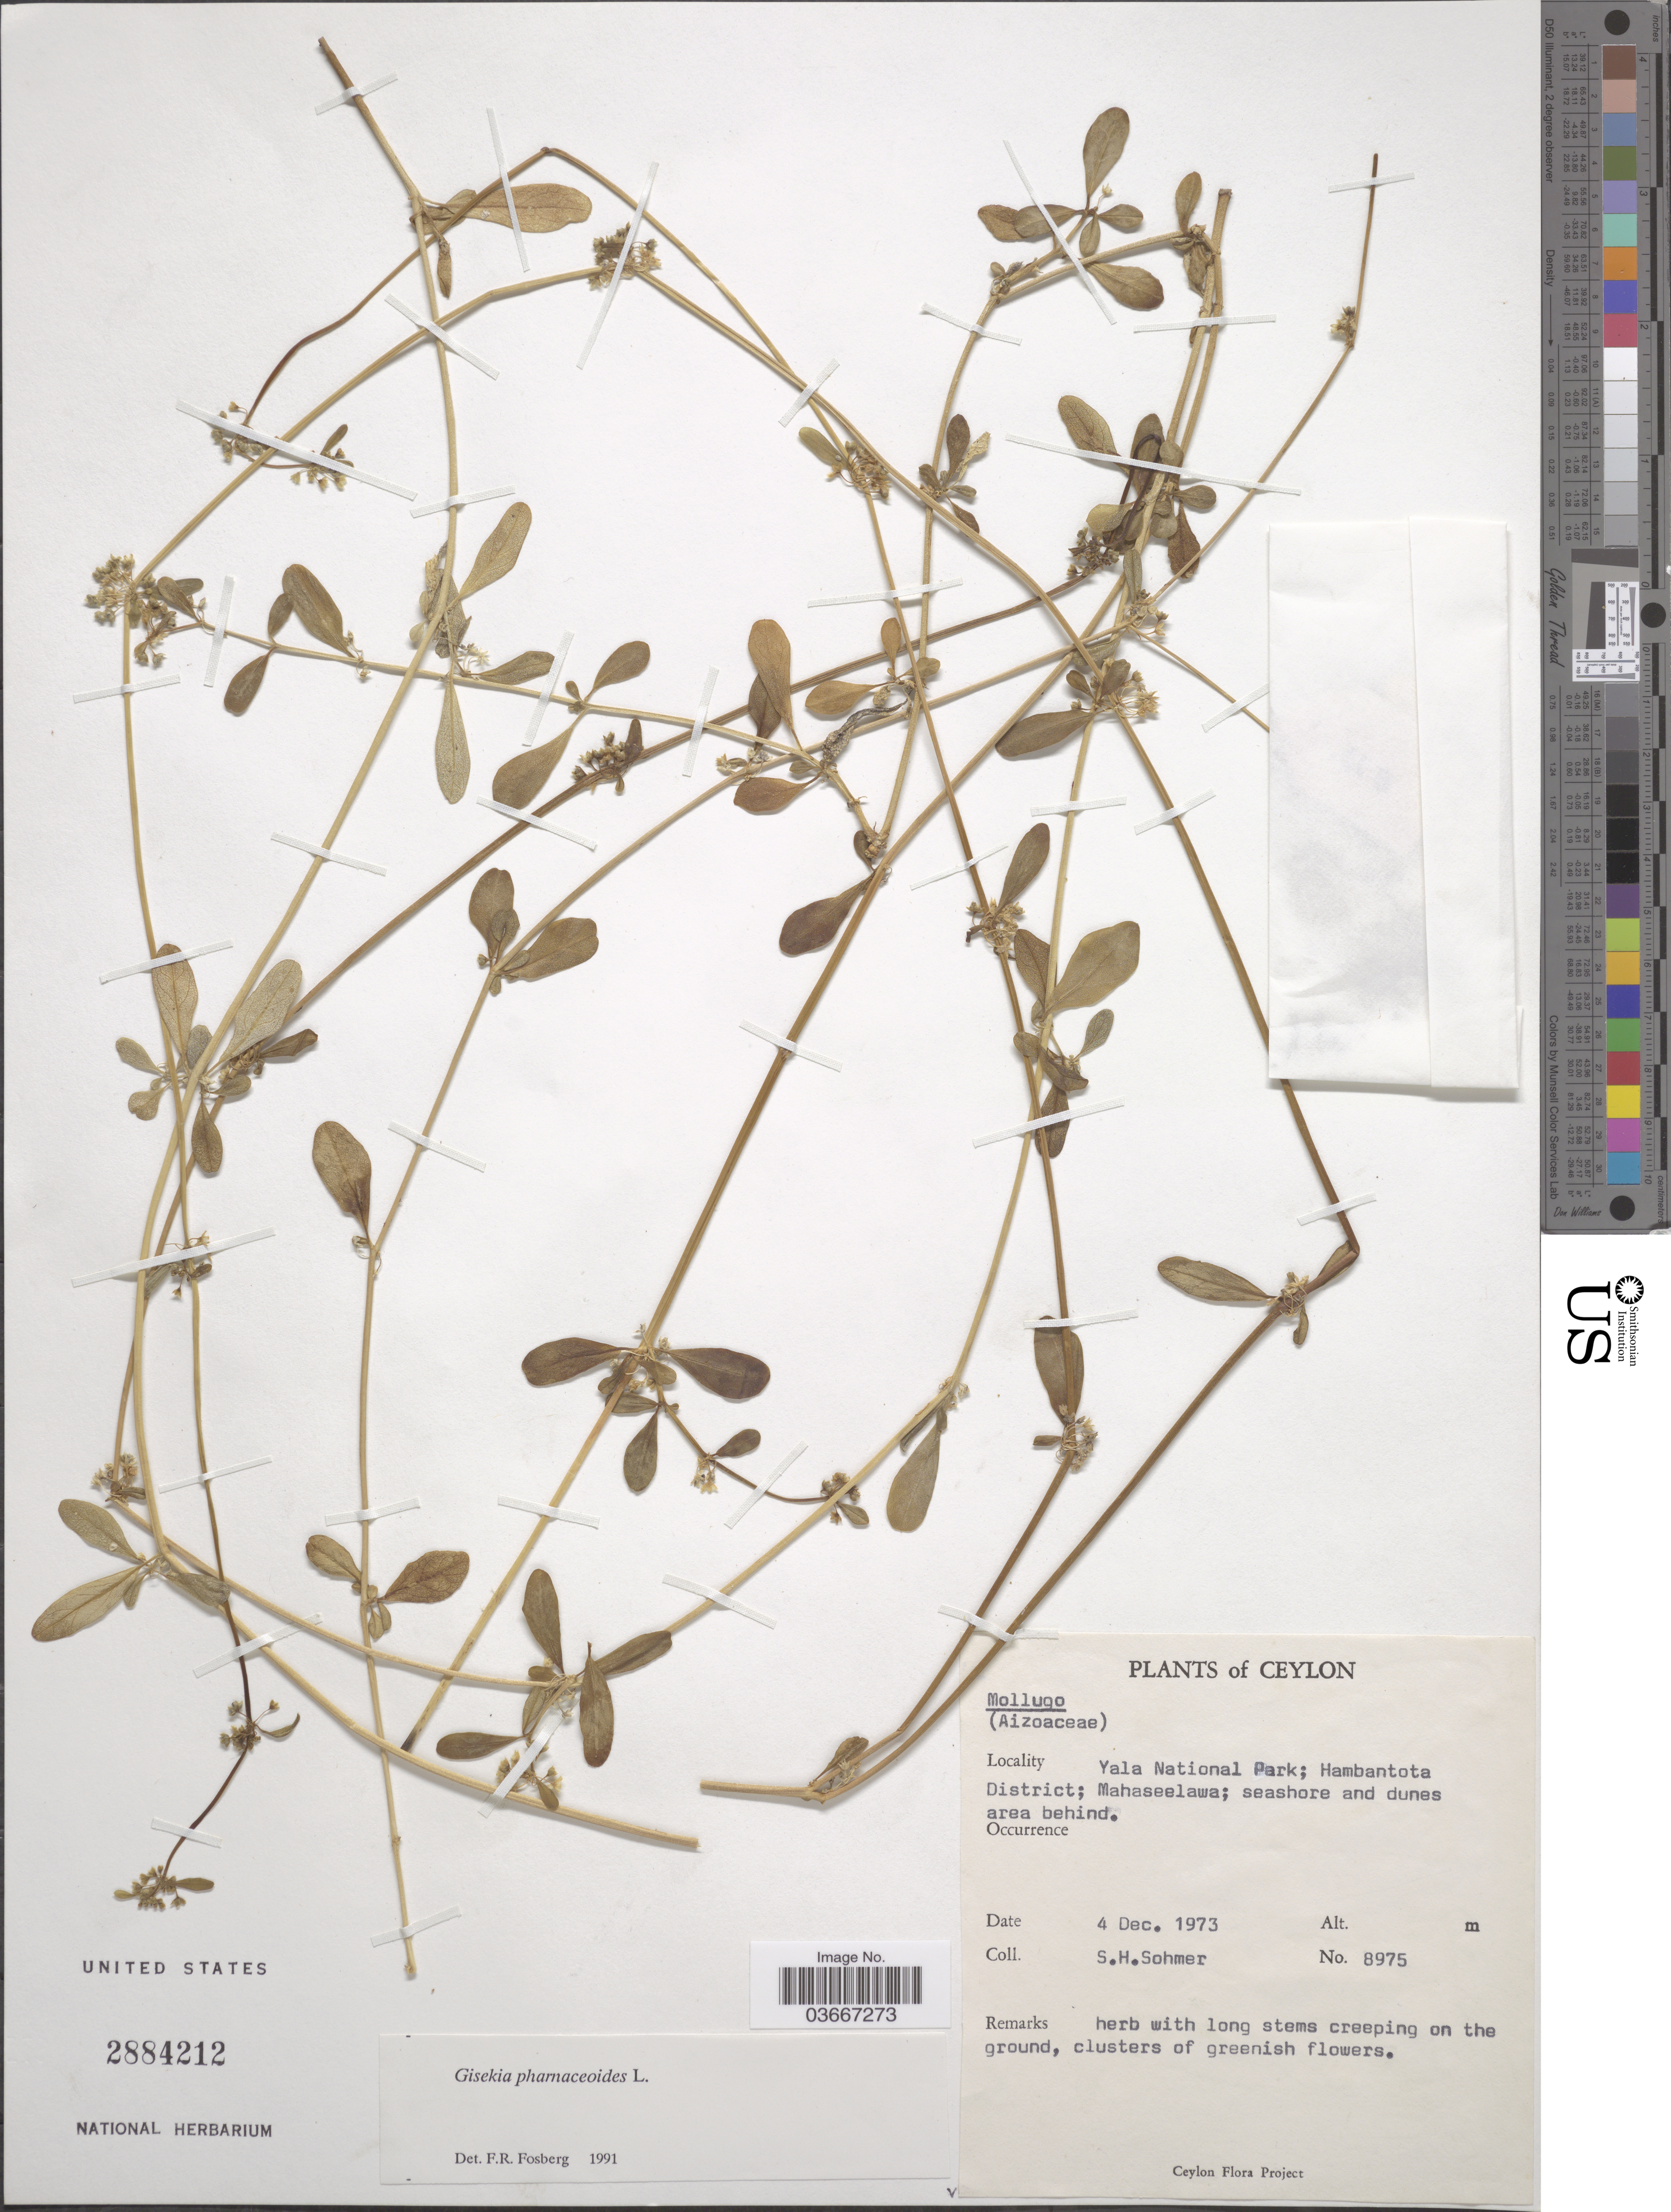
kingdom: Plantae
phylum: Tracheophyta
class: Magnoliopsida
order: Caryophyllales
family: Gisekiaceae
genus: Gisekia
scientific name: Gisekia sp.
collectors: S. H. Sohmer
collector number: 8975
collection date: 1973-12-04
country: Sri Lanka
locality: Ceylon. Yala National Park; Hambantota District; Mahaseelawa; seashore and dunes area behind.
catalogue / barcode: US 2884212